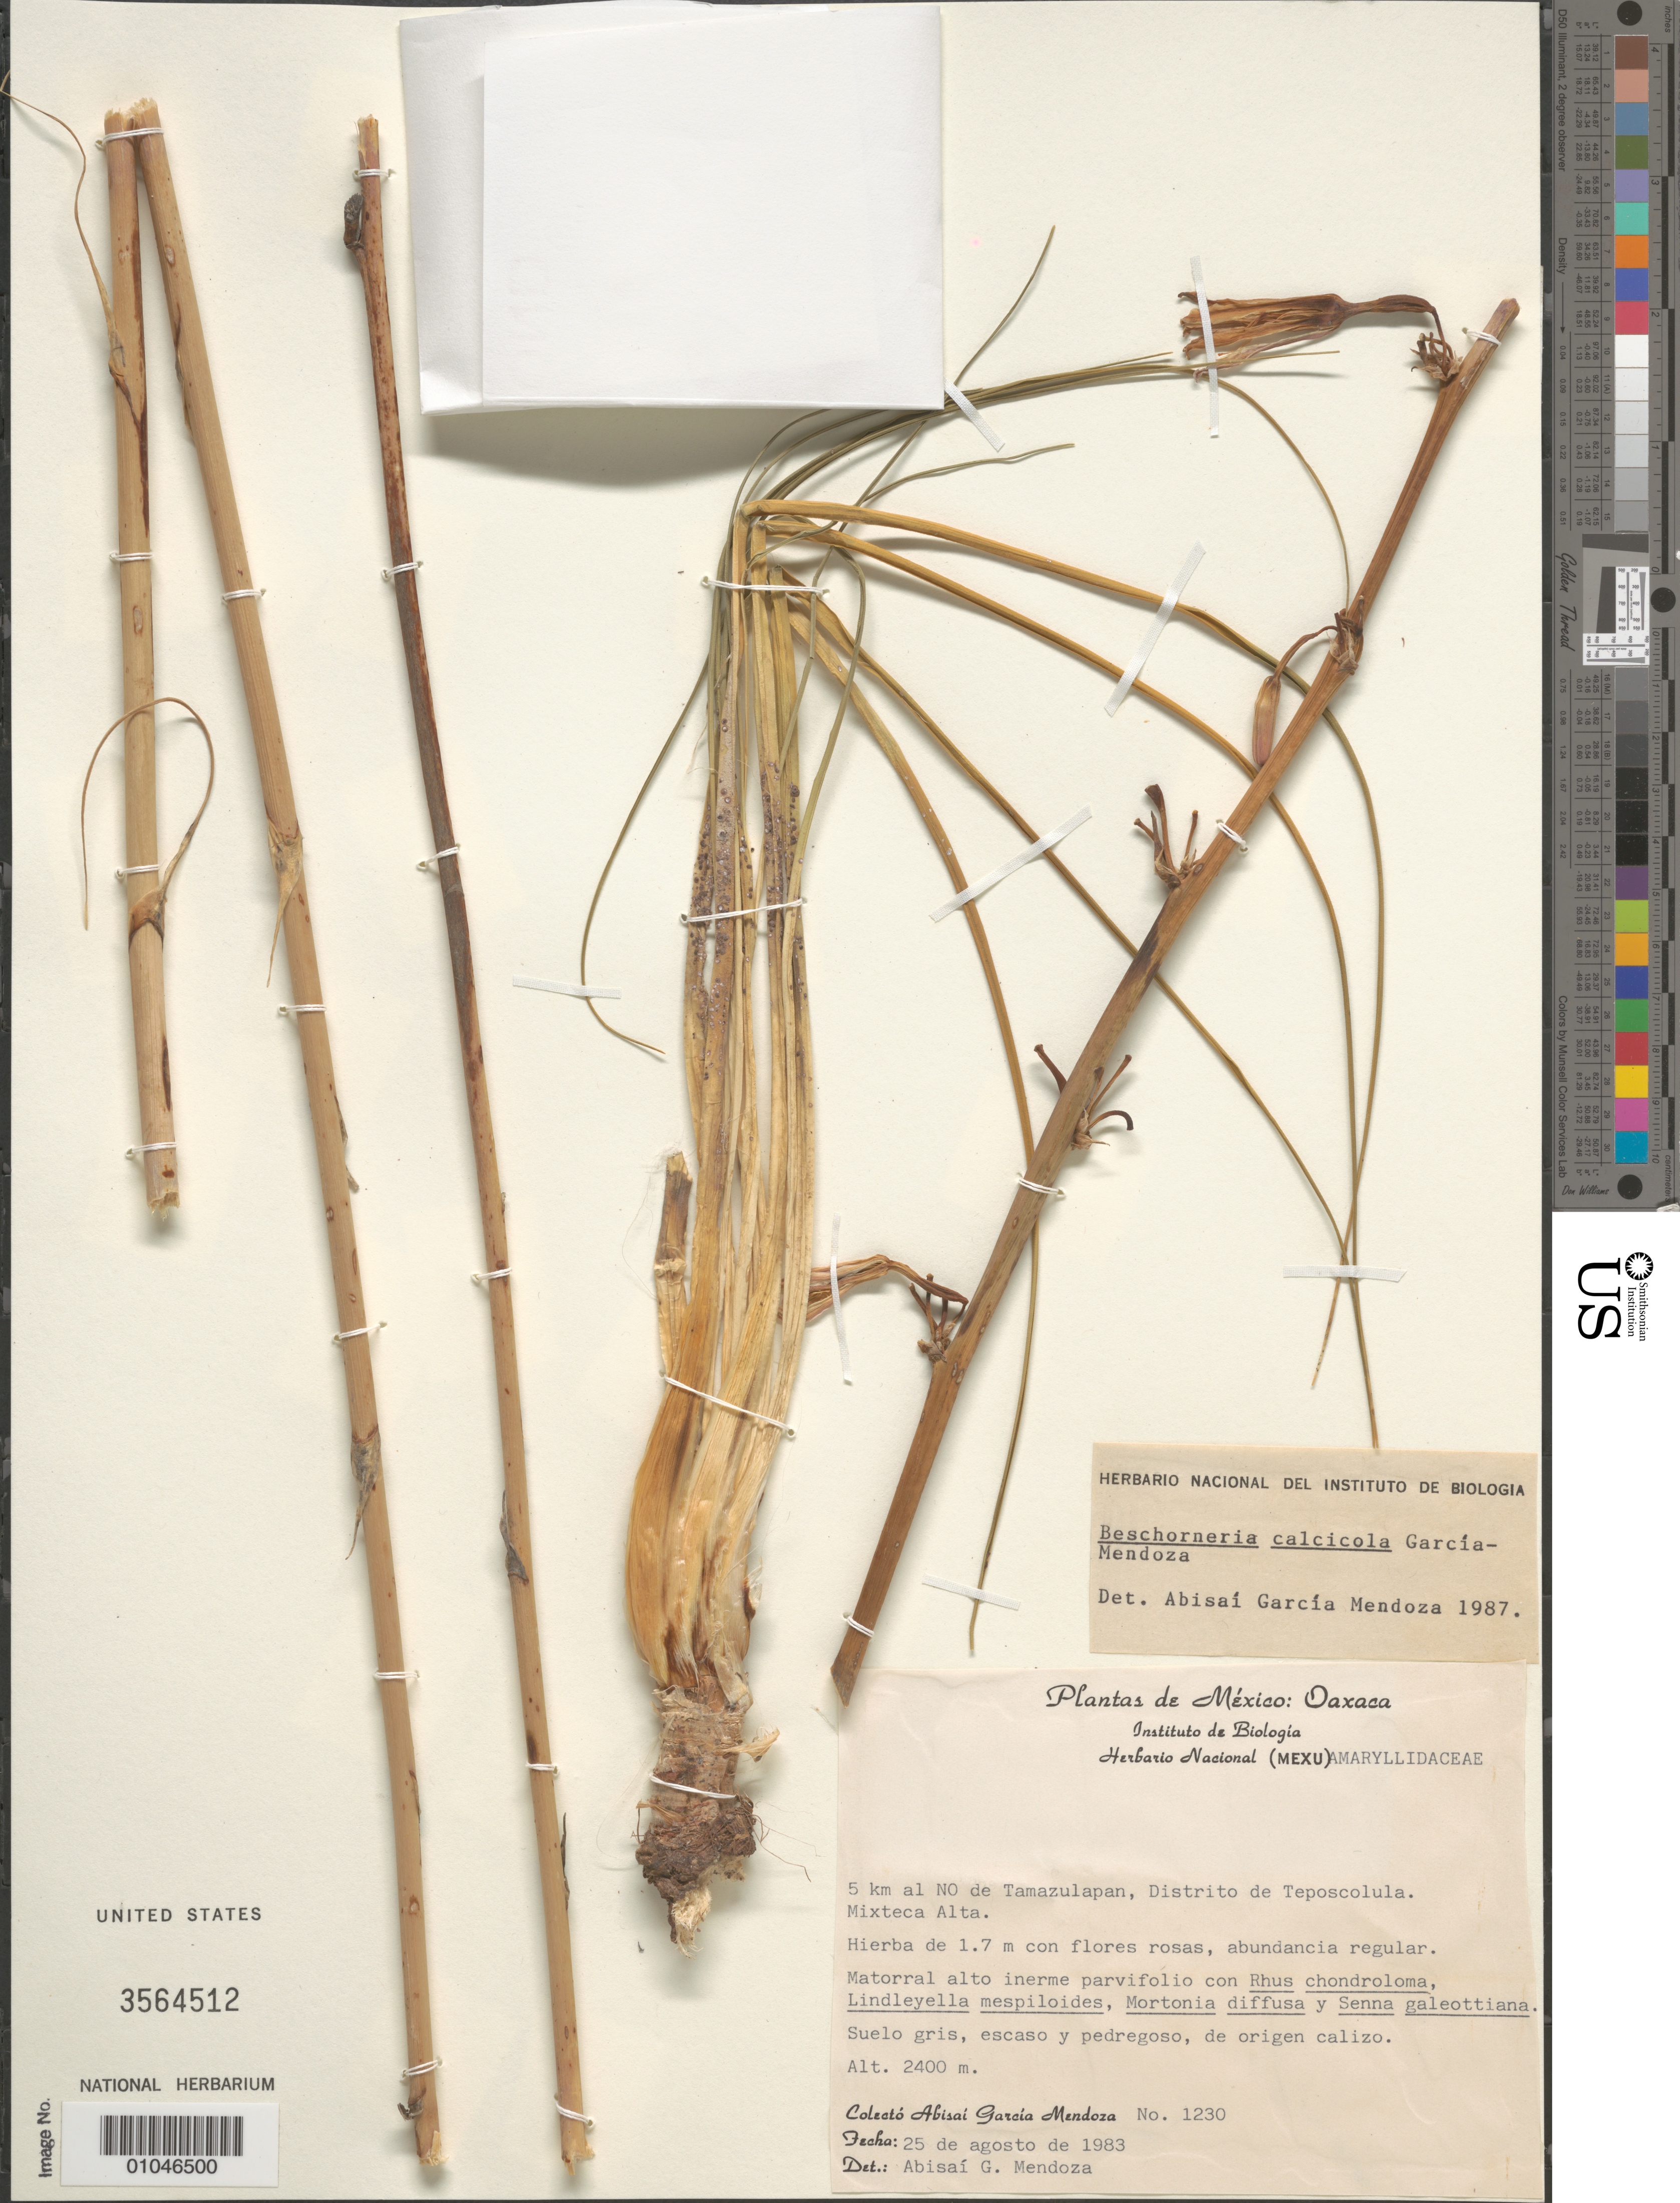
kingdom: Plantae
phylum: Tracheophyta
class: Liliopsida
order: Asparagales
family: Asparagaceae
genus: Beschorneria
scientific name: Beschorneria calcicola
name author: García-Mend.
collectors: M. A. Martínez Alfaro, R. S. Felger & P. Hiriart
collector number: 1230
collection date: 1983-08-25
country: Mexico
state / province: Oaxaca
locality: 5 km al NO de Tamazulapan, Distrito de Teposcolula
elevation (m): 2400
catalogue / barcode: US 3564512